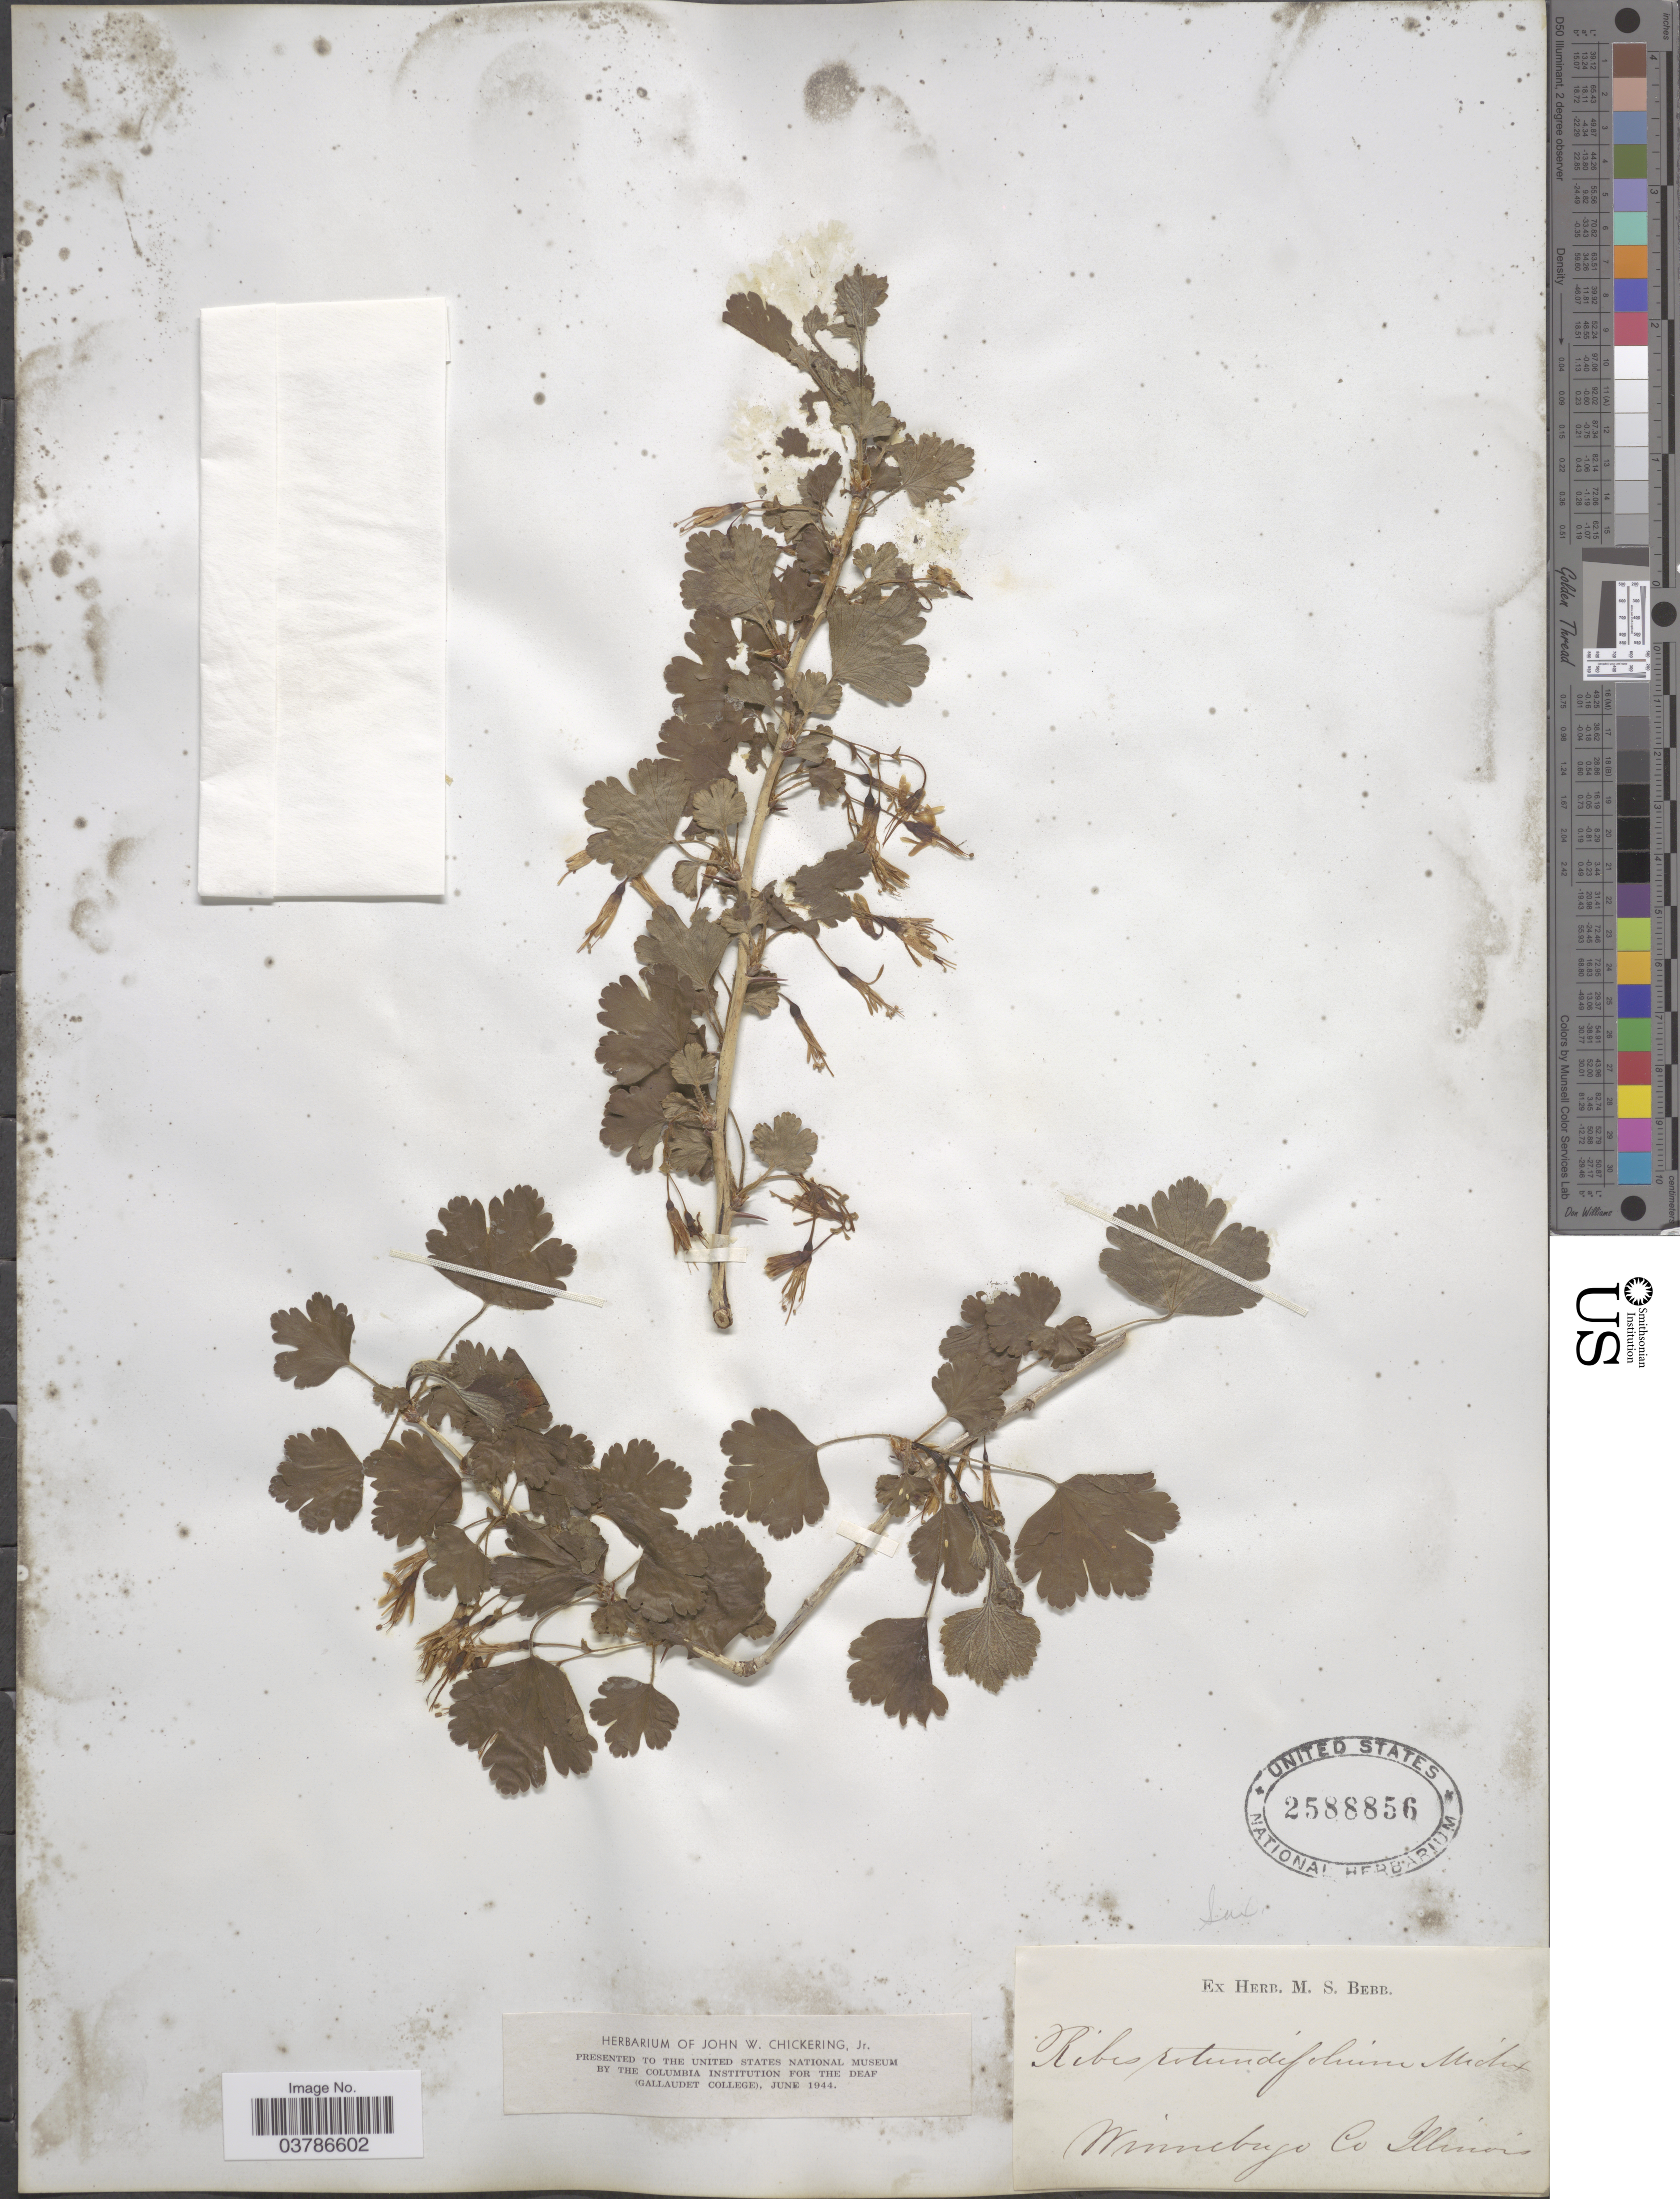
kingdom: Plantae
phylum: Tracheophyta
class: Magnoliopsida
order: Saxifragales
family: Grossulariaceae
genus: Ribes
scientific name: Ribes rotundifolium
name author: Michx.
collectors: ex Herb. M. S. Bebb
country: United States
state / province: Illinois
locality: Winnebago Co.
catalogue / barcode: US 2588856